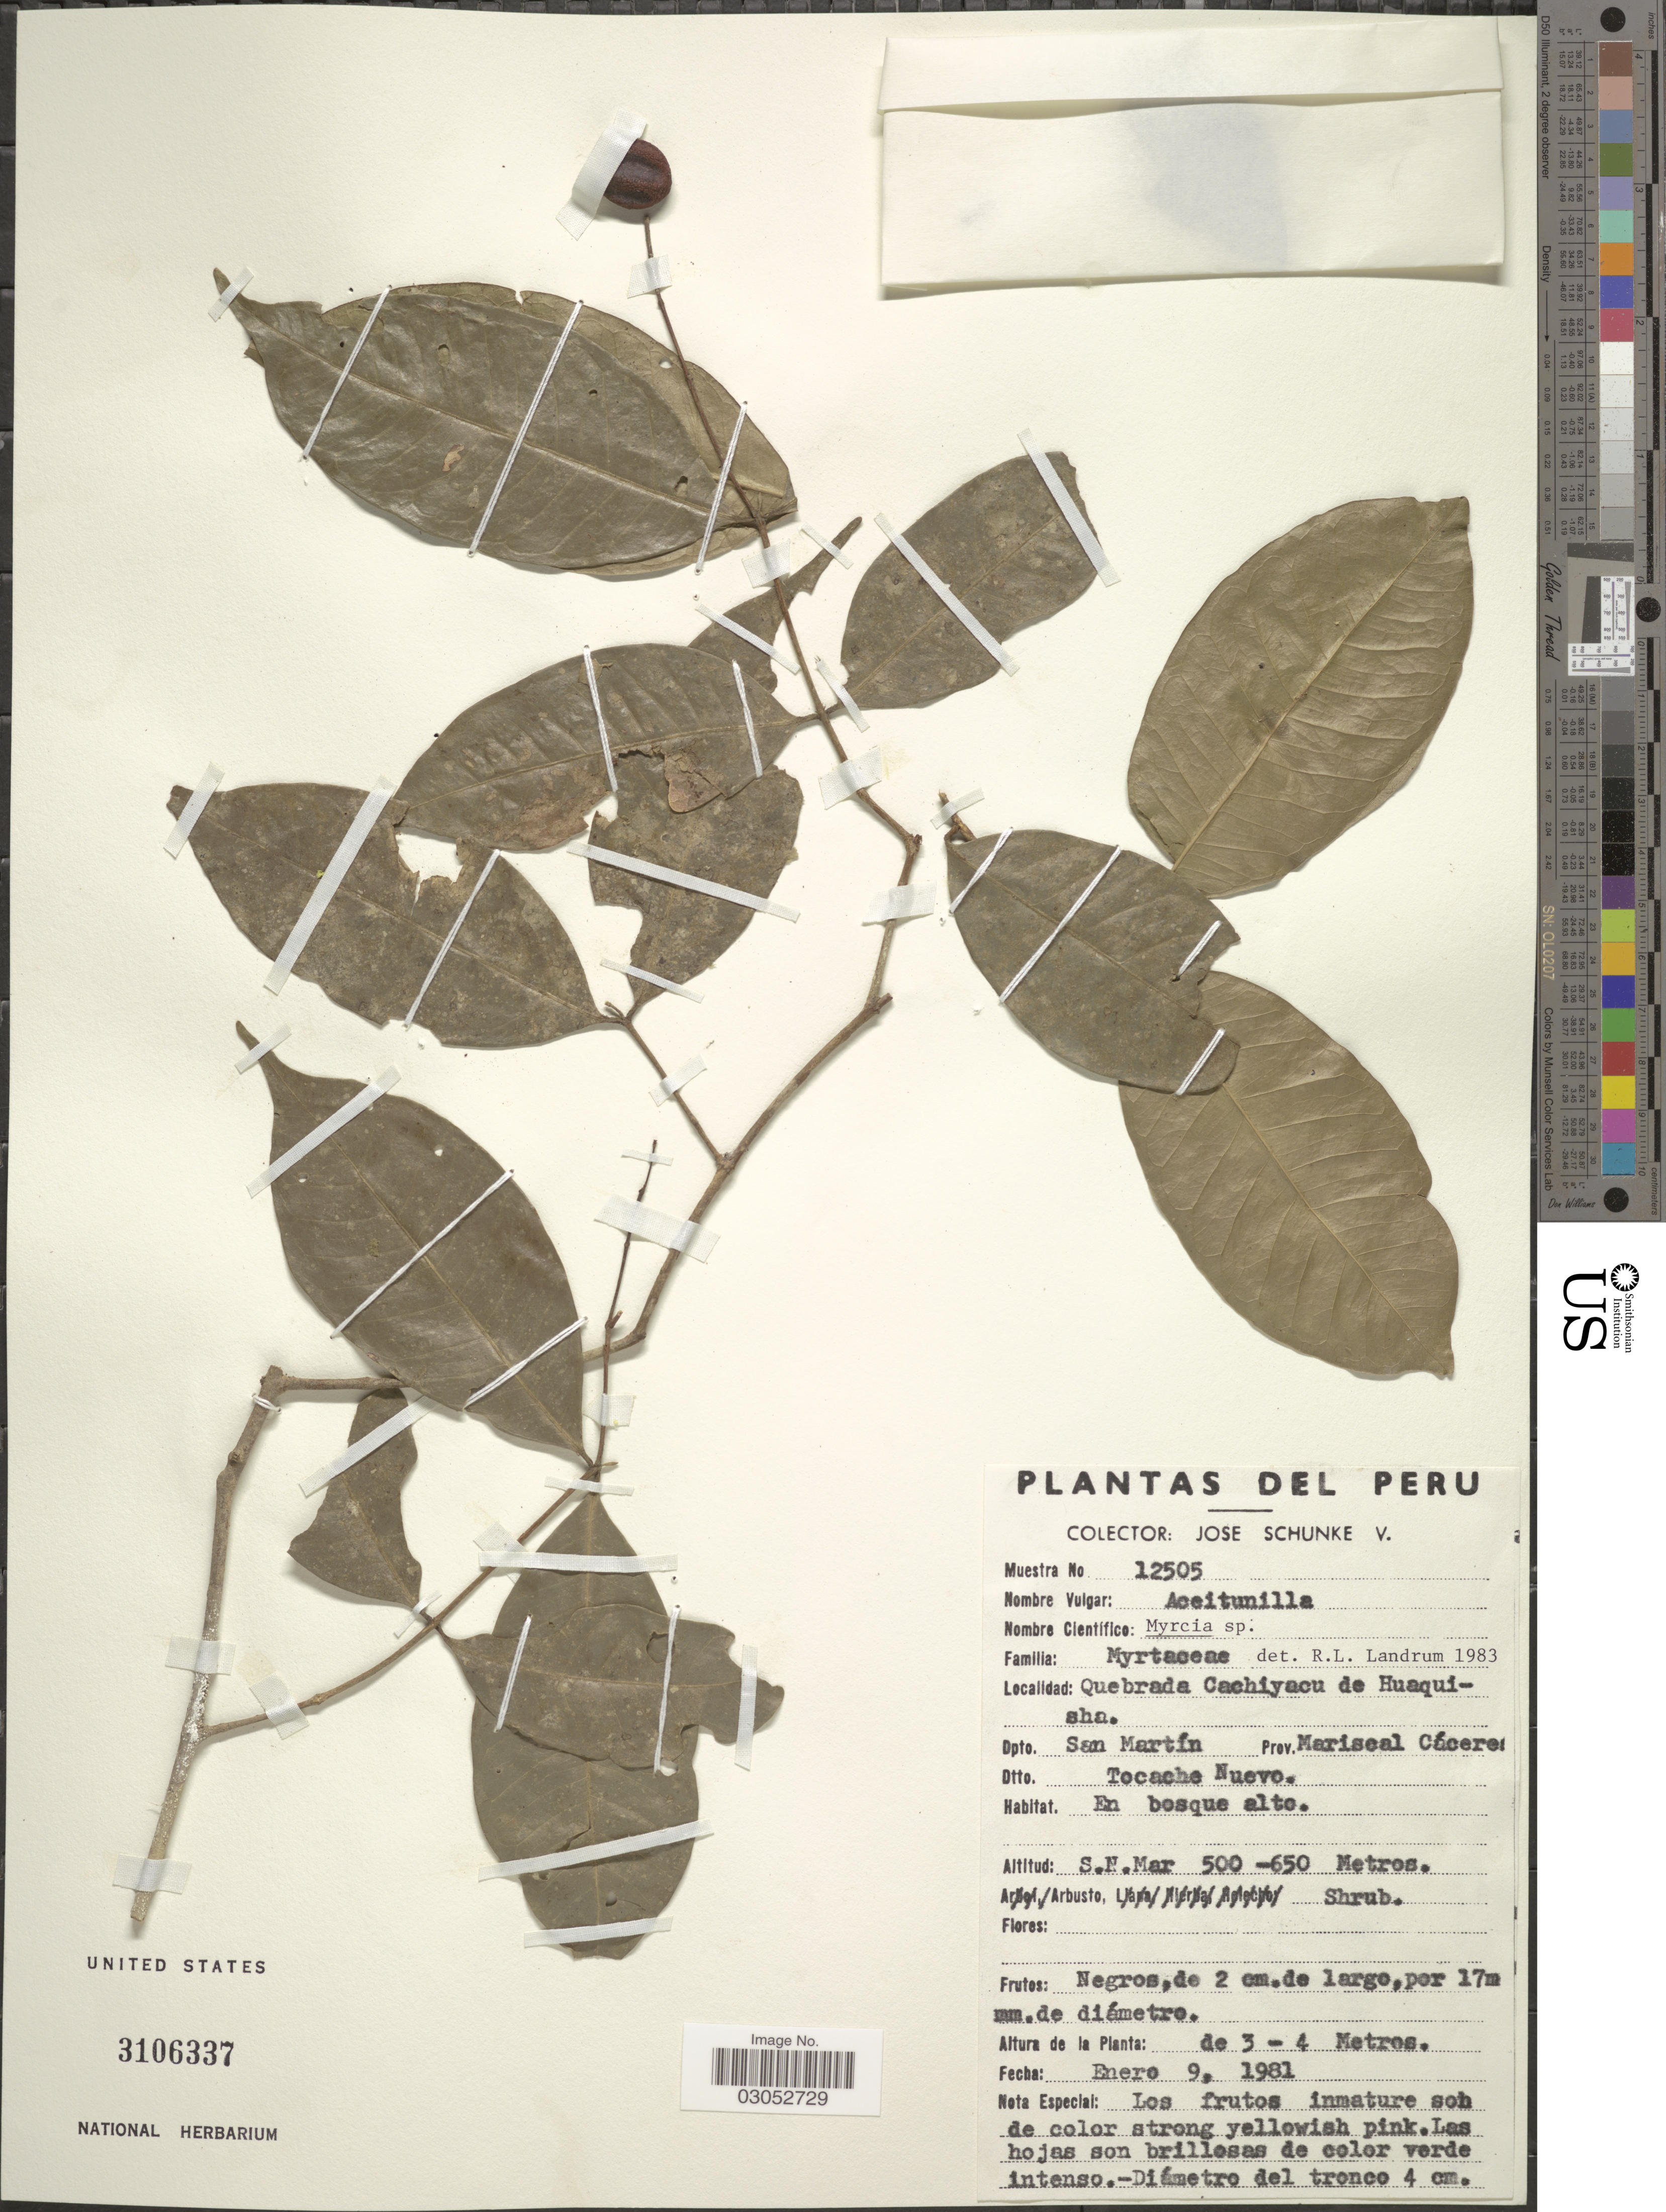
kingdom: Plantae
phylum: Tracheophyta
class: Magnoliopsida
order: Myrtales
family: Myrtaceae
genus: Myrcia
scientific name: Myrcia sp.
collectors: J. Schunke Vigo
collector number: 12505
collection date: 1981-01-09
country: Peru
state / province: San Martín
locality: Quebrada Cachiyacu de Huaquisha. Dpto. San Martín, Prov. Mariscal Caceres. Dtto. Tocache Nuevo.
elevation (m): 500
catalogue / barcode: US 3106337